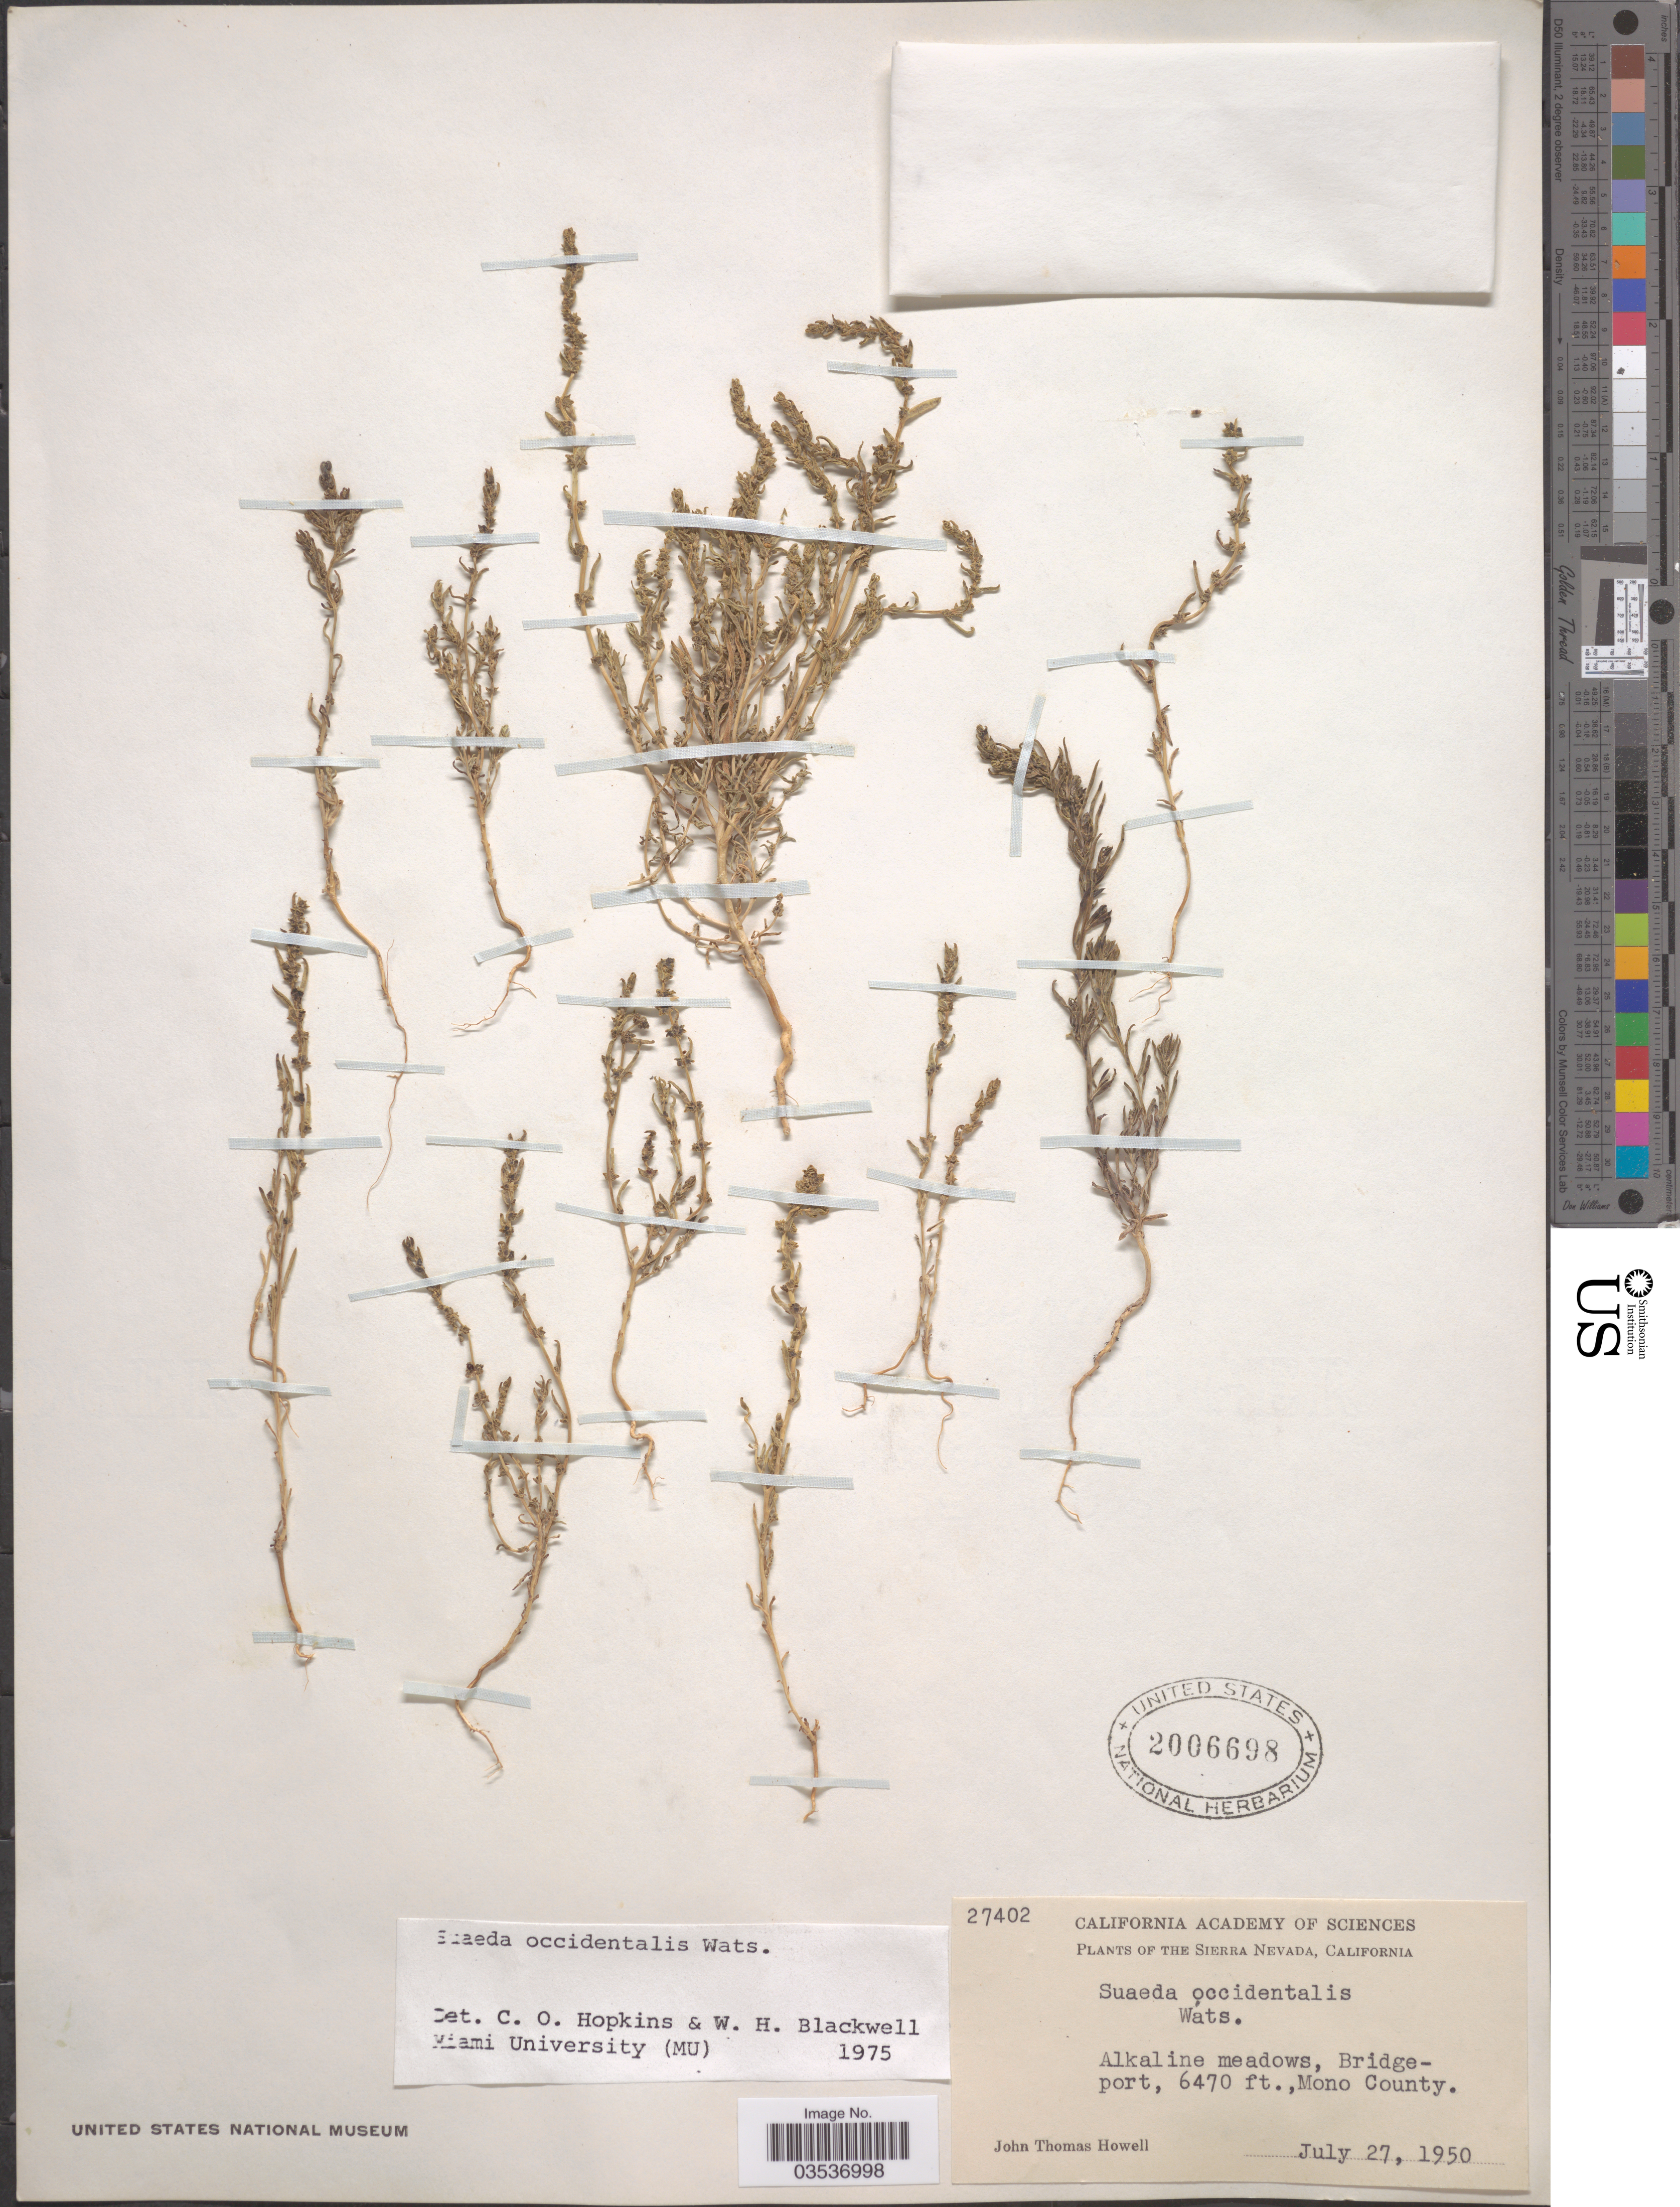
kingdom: Plantae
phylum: Tracheophyta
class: Magnoliopsida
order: Caryophyllales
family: Amaranthaceae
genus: Suaeda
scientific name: Suaeda occidentalis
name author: (S. Watson) S. Watson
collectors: J. T. Howell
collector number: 27402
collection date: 1950-07-27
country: United States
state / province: California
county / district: Mono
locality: The Sierra Nevada. Bridgeport, Mono County.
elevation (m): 1972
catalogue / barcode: US 2006698